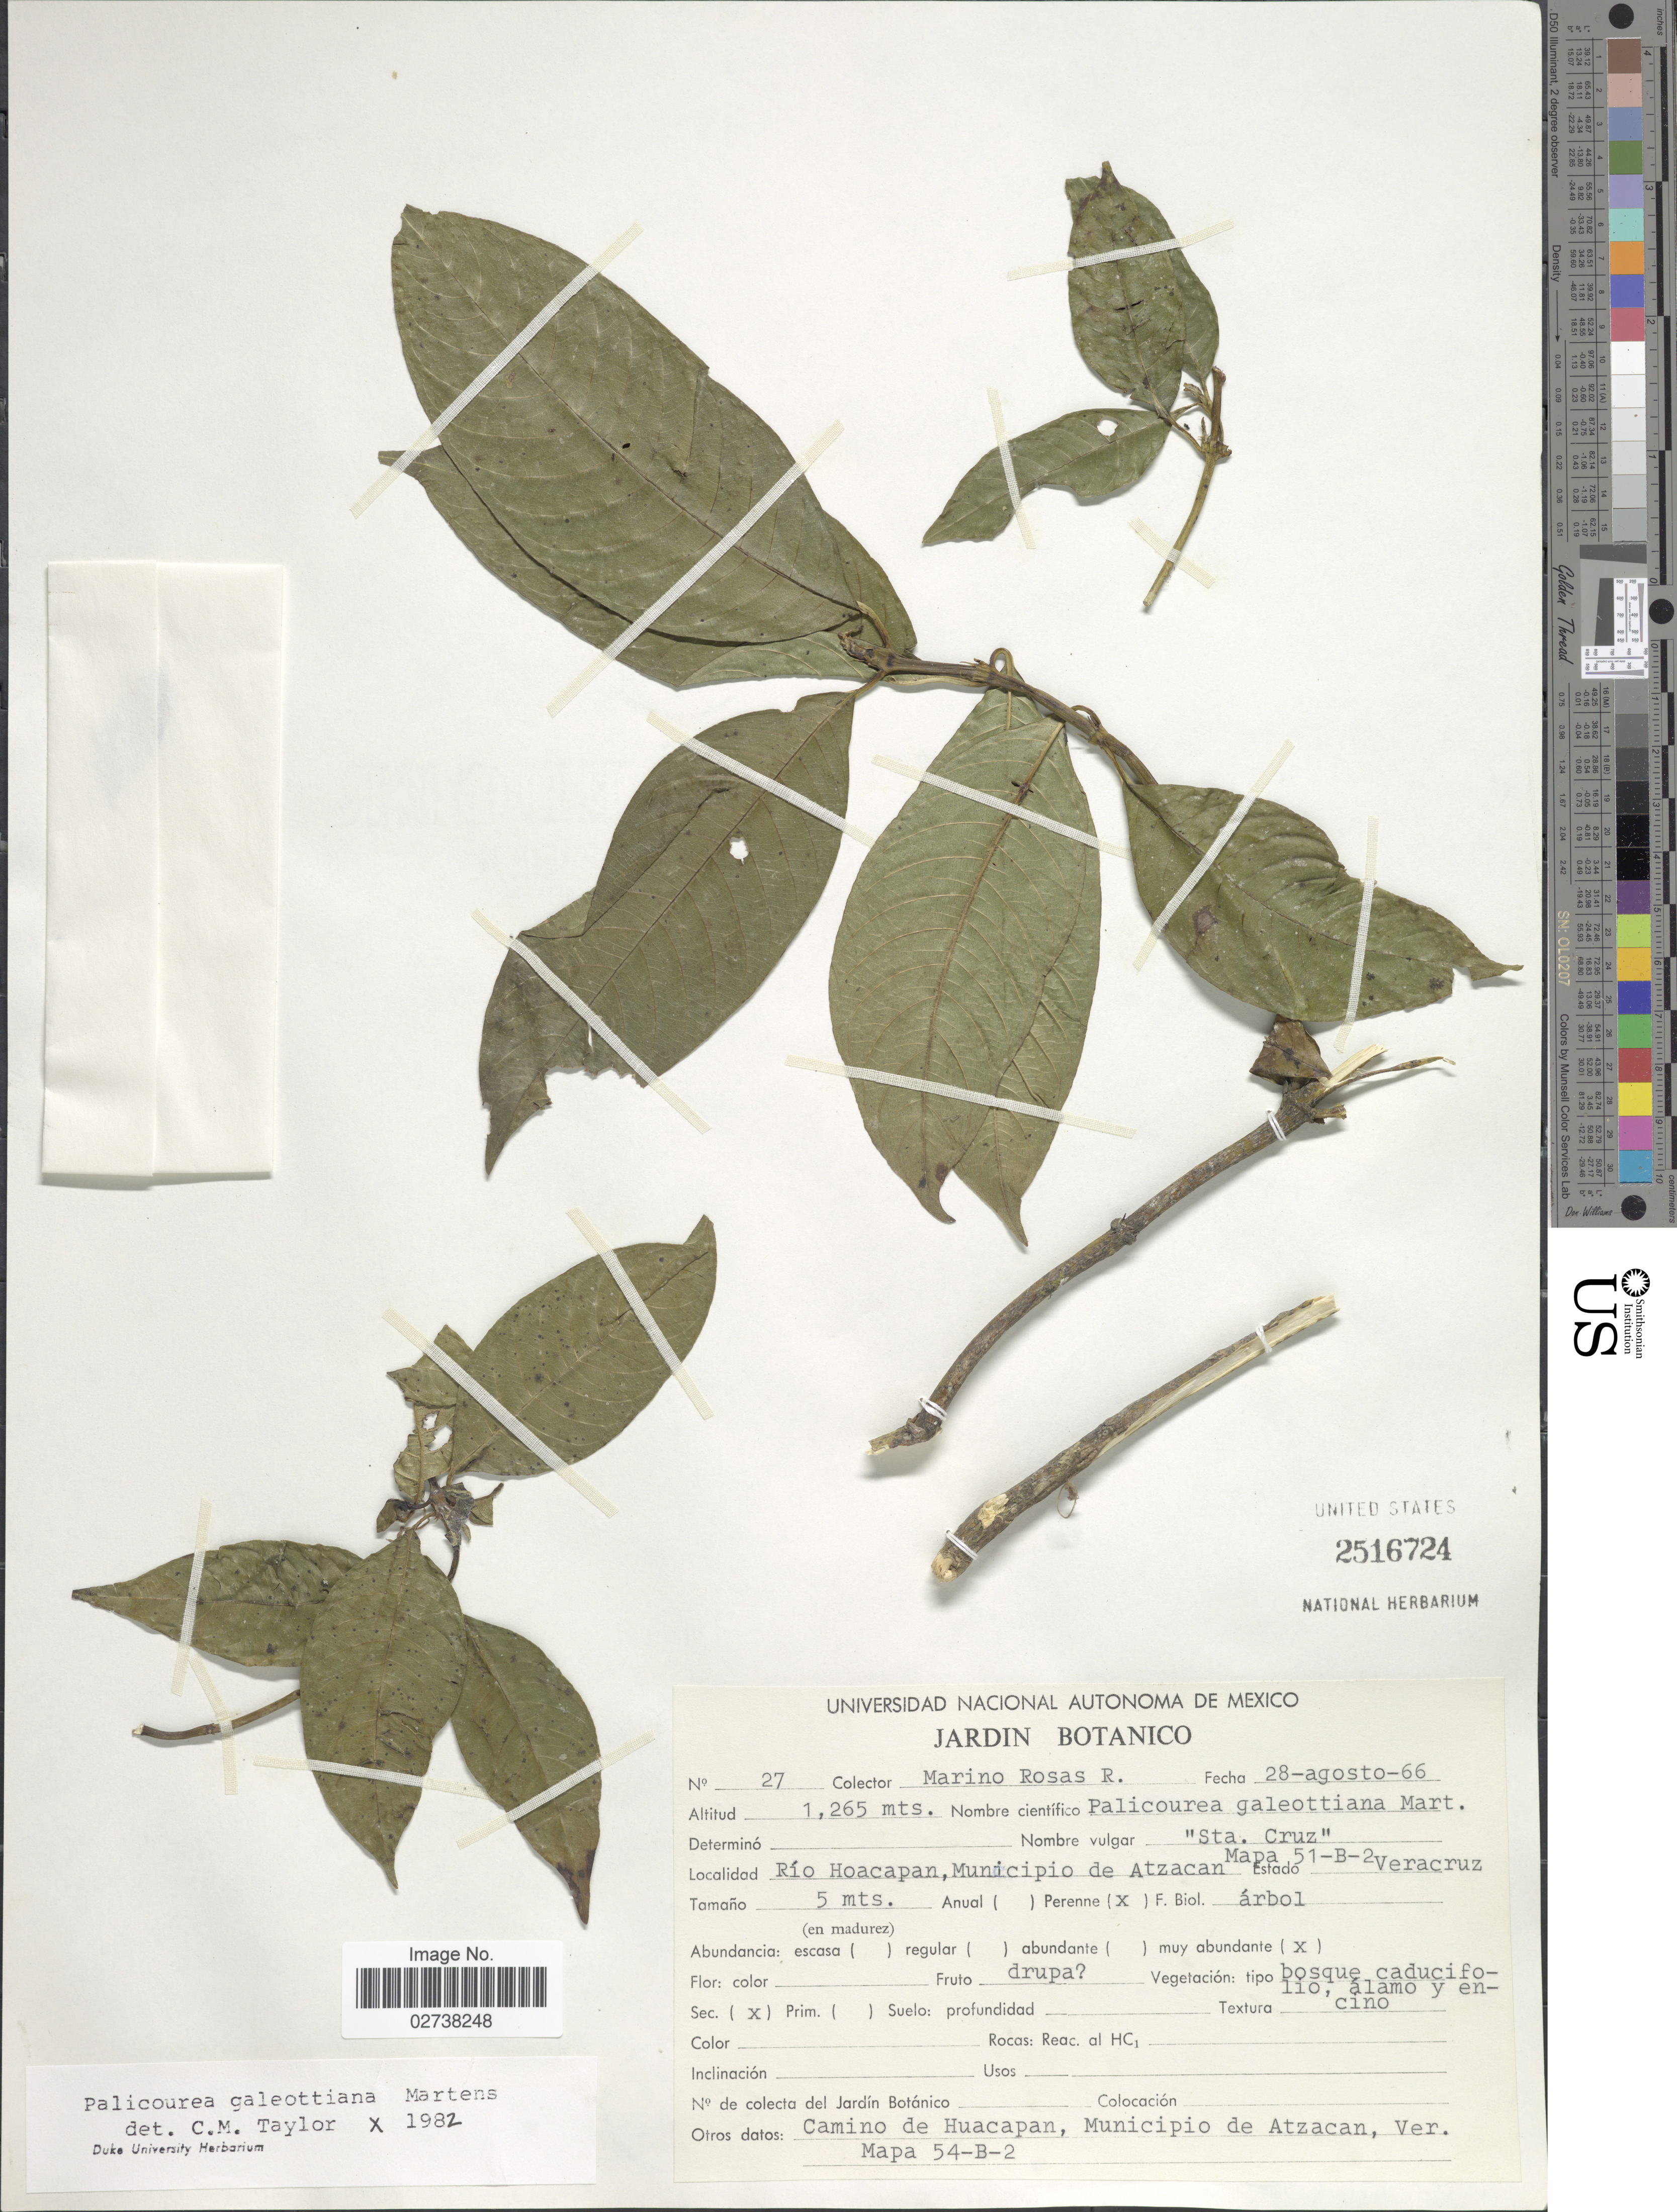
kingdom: Plantae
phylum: Tracheophyta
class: Magnoliopsida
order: Gentianales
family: Rubiaceae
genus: Palicourea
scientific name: Palicourea galeottiana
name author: M. Martens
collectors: M. Rosas R.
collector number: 27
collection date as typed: Transcribed d/m/y: 28/8/66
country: Mexico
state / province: Veracruz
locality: Rio Hoacapan, Municpio de Atzacan, Mapa 51-B-2, Estado Veracruz, Camino de Huacapan, Municipio de Atzacan, Mapa 54-B-2 [unsure placement]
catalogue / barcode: US 2516724